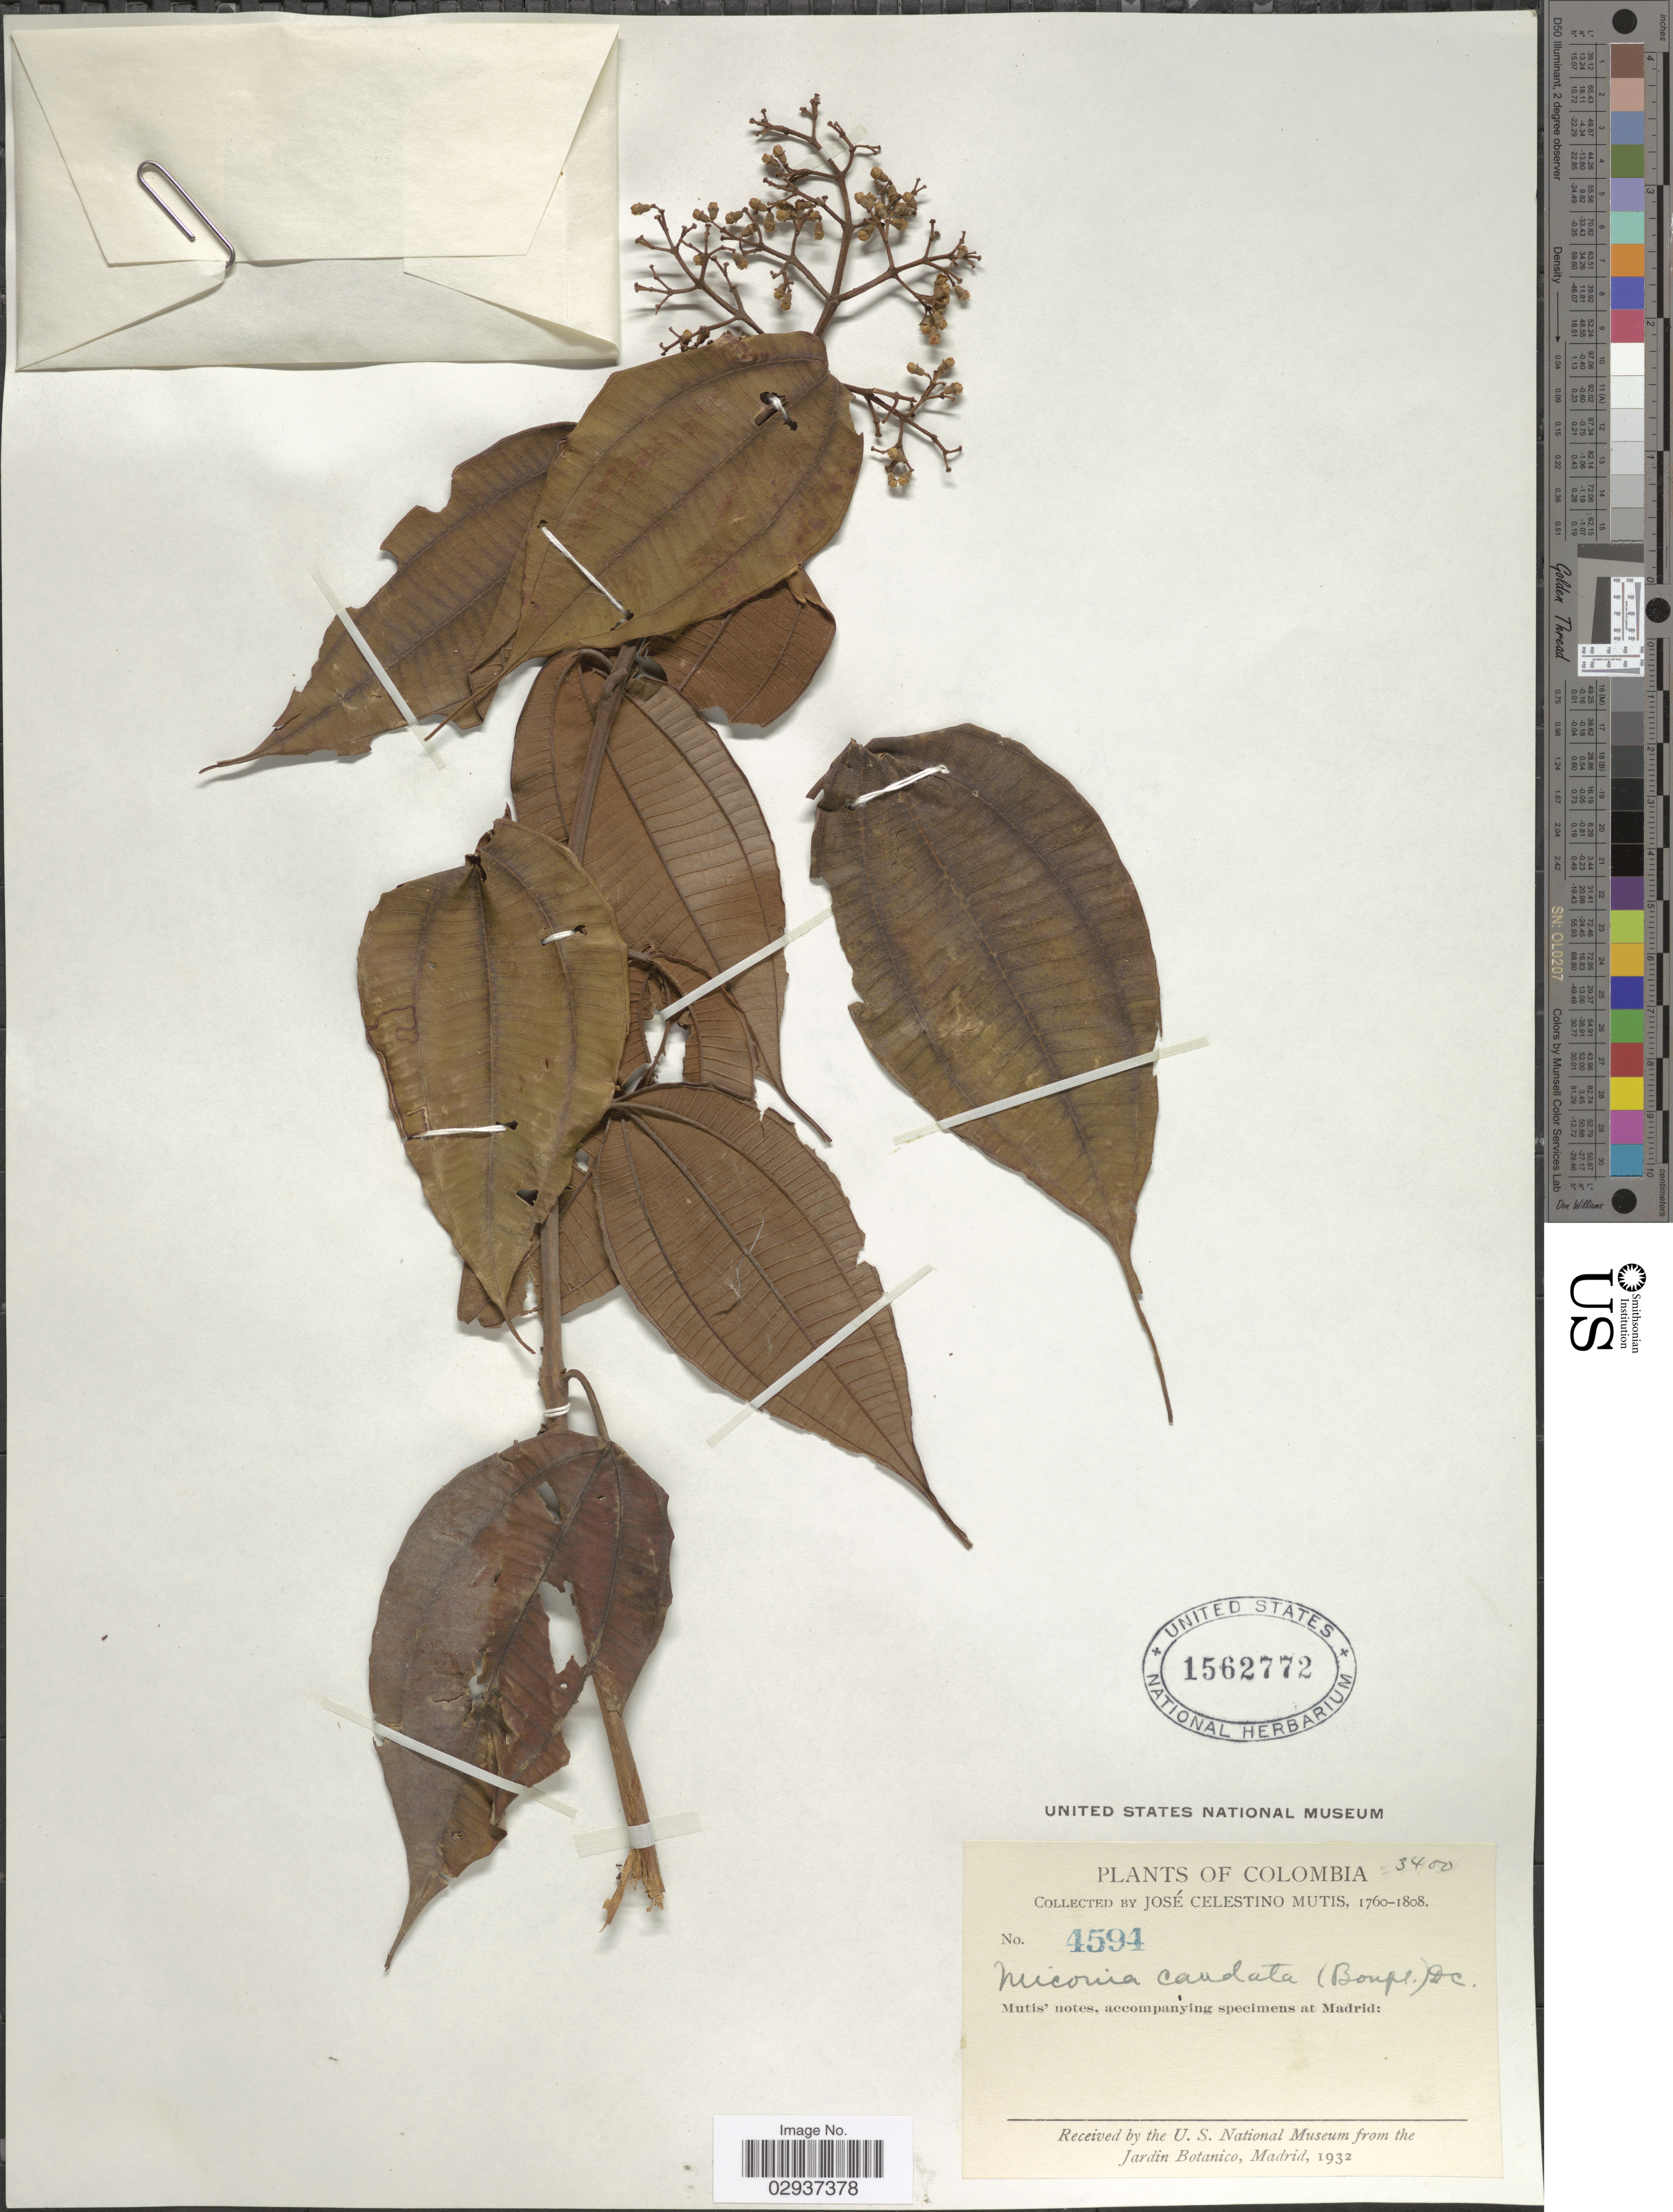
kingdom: Plantae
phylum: Tracheophyta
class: Magnoliopsida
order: Myrtales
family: Melastomataceae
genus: Miconia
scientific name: Miconia caudata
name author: (Bonpl.) DC.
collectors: J. C. B. Mutis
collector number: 4594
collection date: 1760/1808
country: Colombia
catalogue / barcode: US 1562772